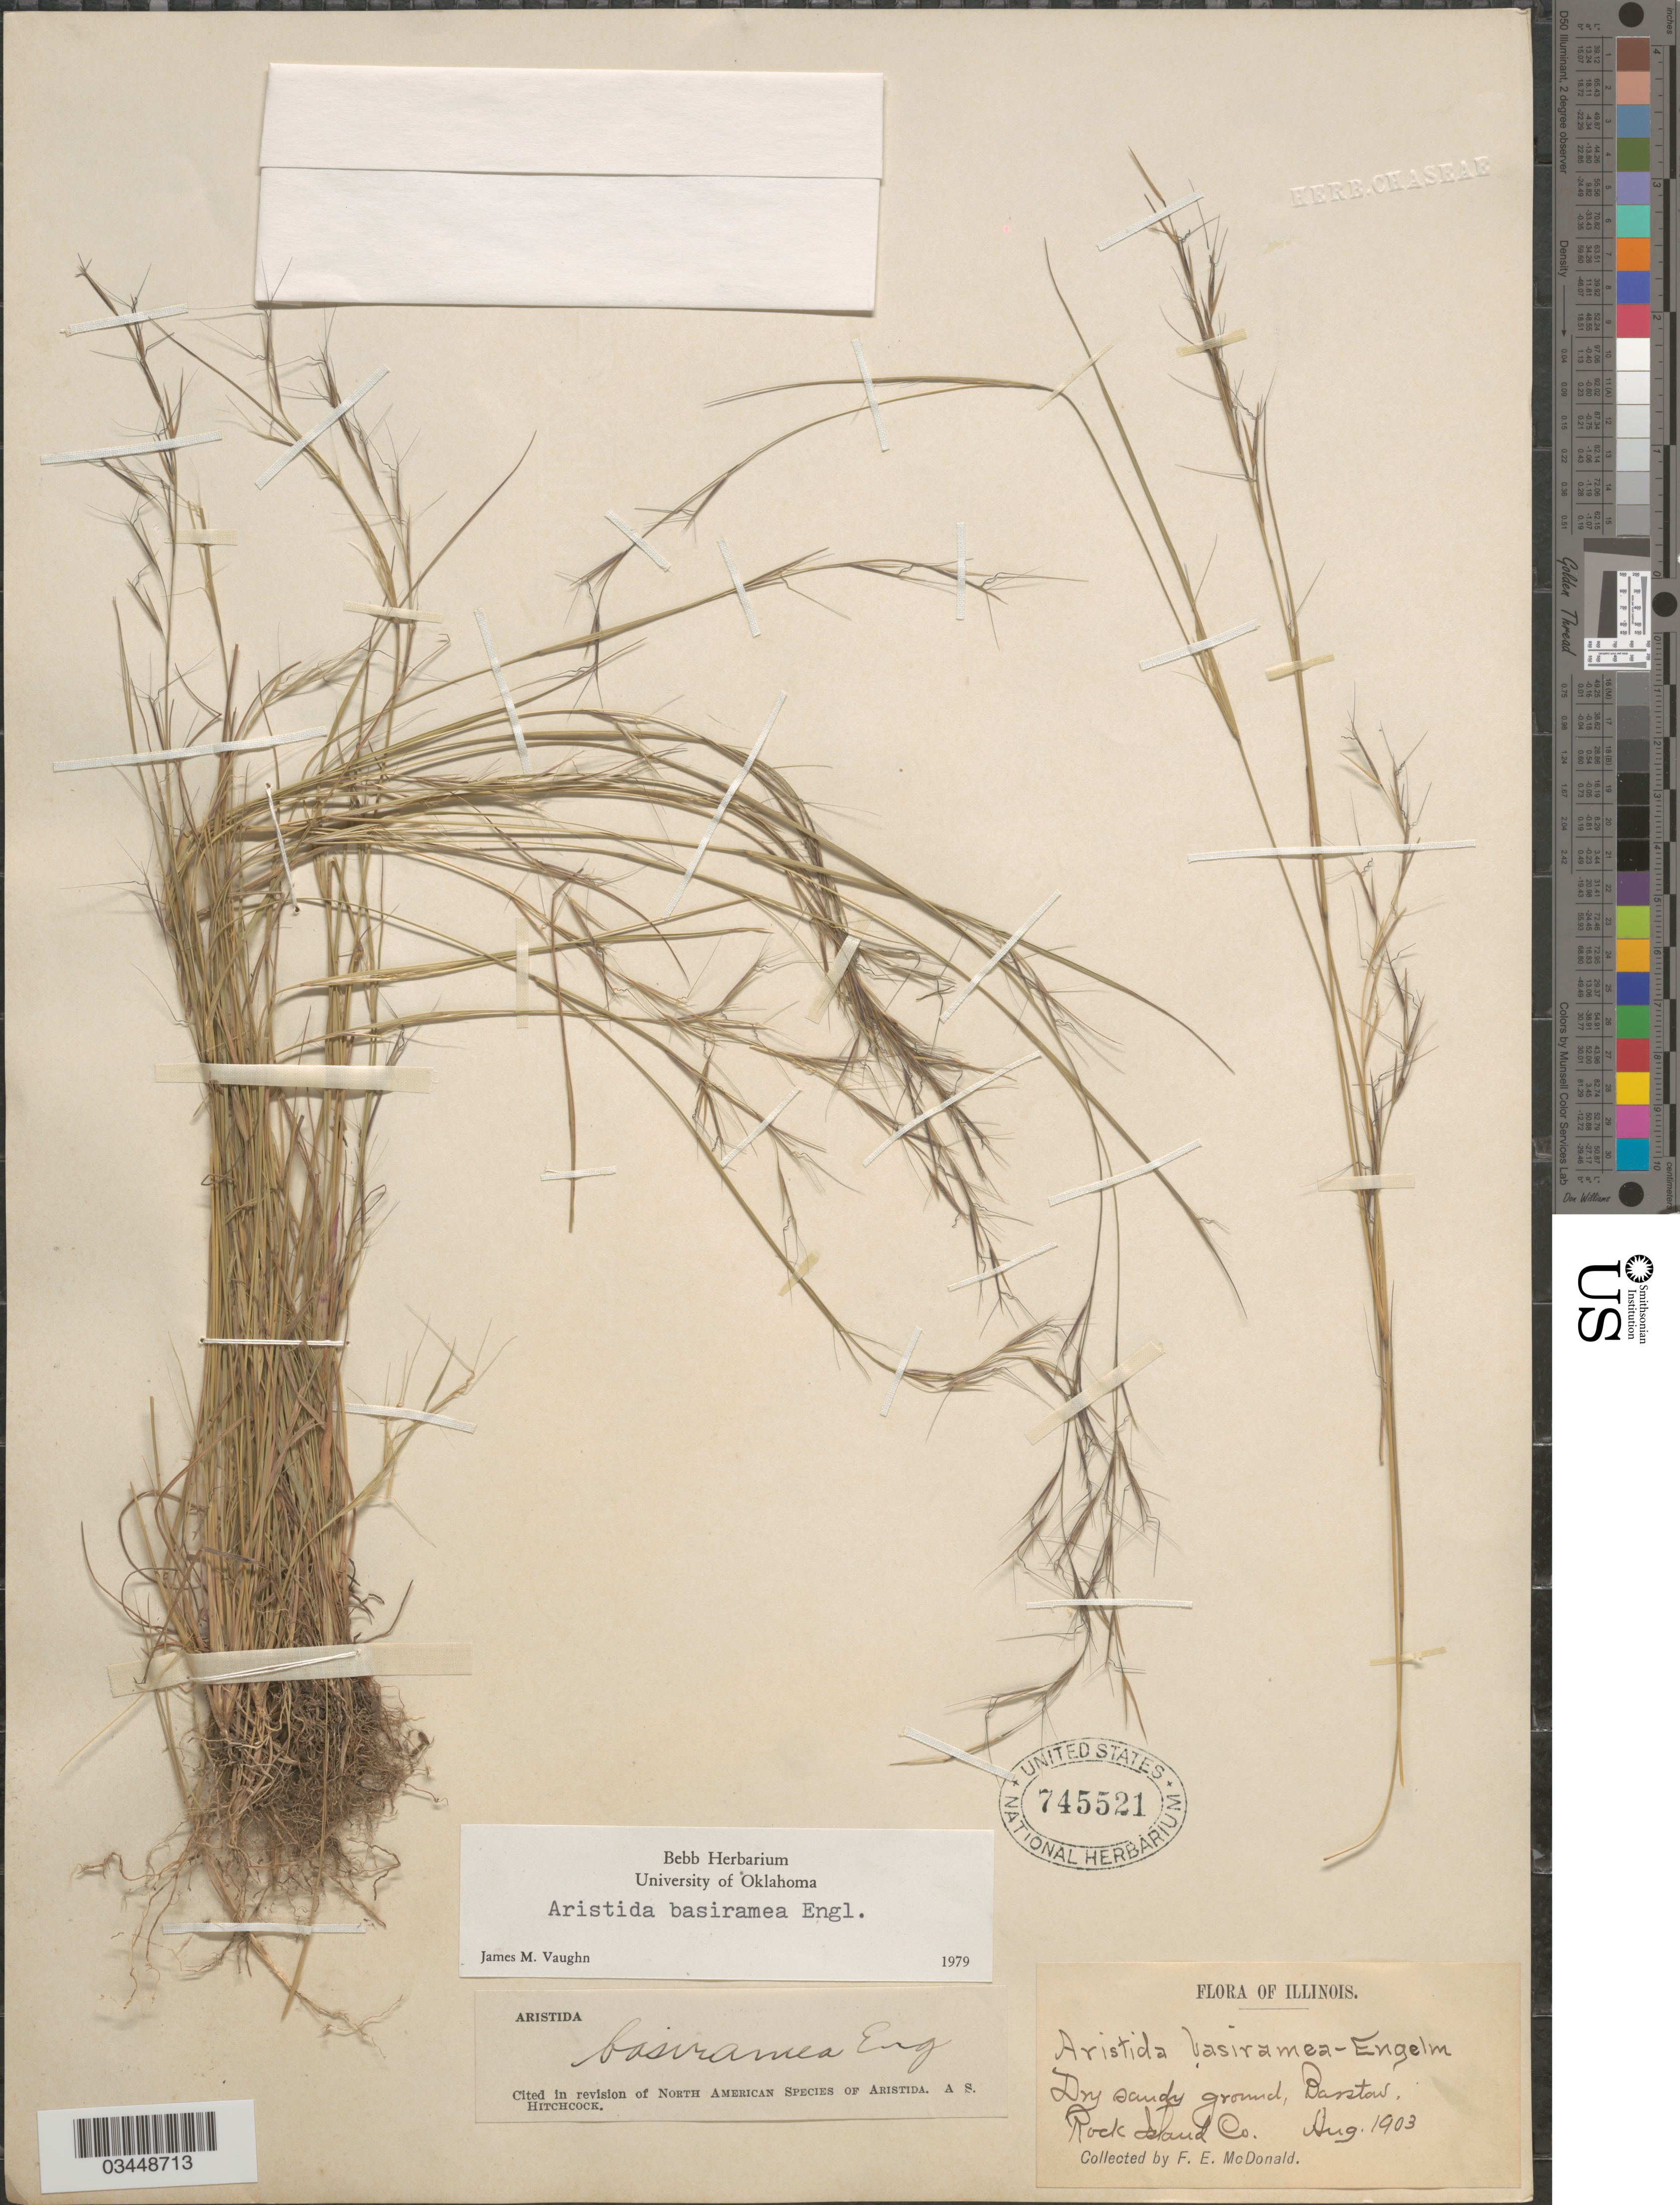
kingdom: Plantae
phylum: Tracheophyta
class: Liliopsida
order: Poales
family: Poaceae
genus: Aristida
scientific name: Aristida basiramea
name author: Engelm. ex Vasey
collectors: F. E. McDonald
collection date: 1903-08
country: United States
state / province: Illinois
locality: Dry sandy ground, Barstow. Rock Island Co.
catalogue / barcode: US 745521